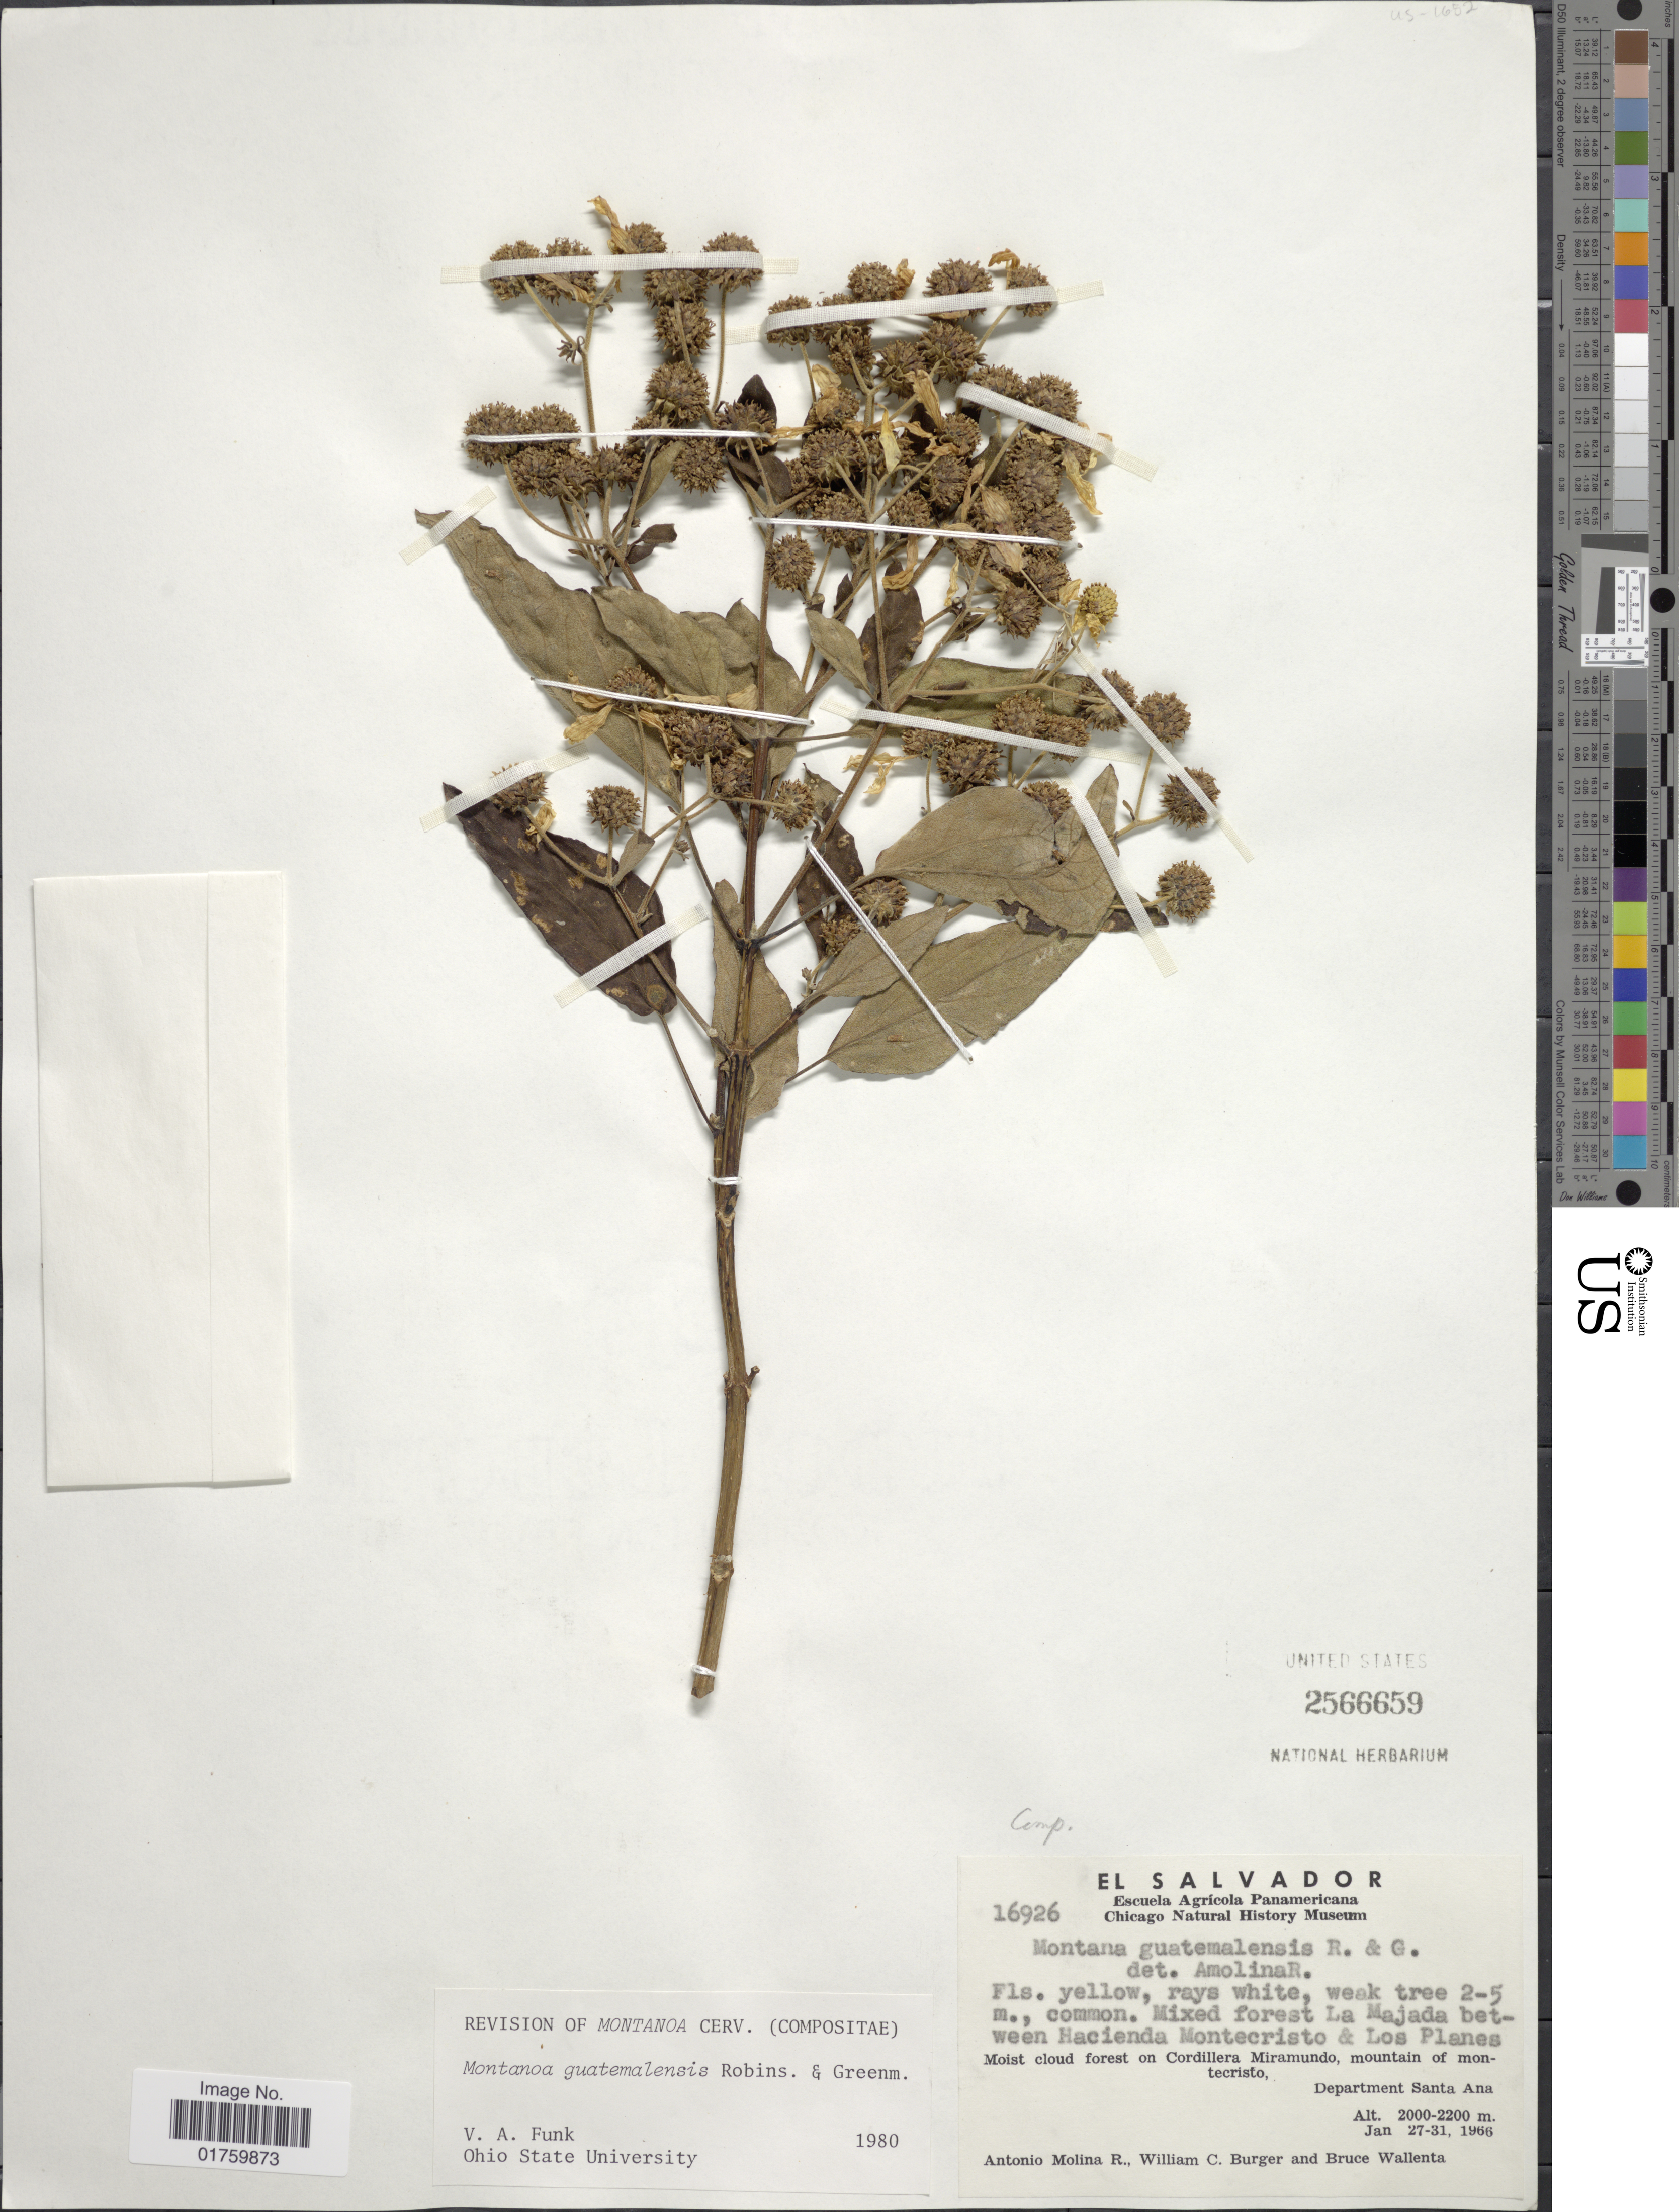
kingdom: Plantae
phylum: Tracheophyta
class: Magnoliopsida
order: Asterales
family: Asteraceae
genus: Montanoa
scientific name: Montanoa guatemalensis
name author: B.L. Rob. & Greenm.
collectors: A. Molina R., W. Burger & B. Wallenta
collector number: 16926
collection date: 1966-01-27/1966-01-31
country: El Salvador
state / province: Santa Ana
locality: Mixed forest La Majada between Hacienda Montecristo & Los Planes, moist cloud forest on Cordillera Miramundo, mountain of montecristo.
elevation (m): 2000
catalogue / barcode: US 2566659